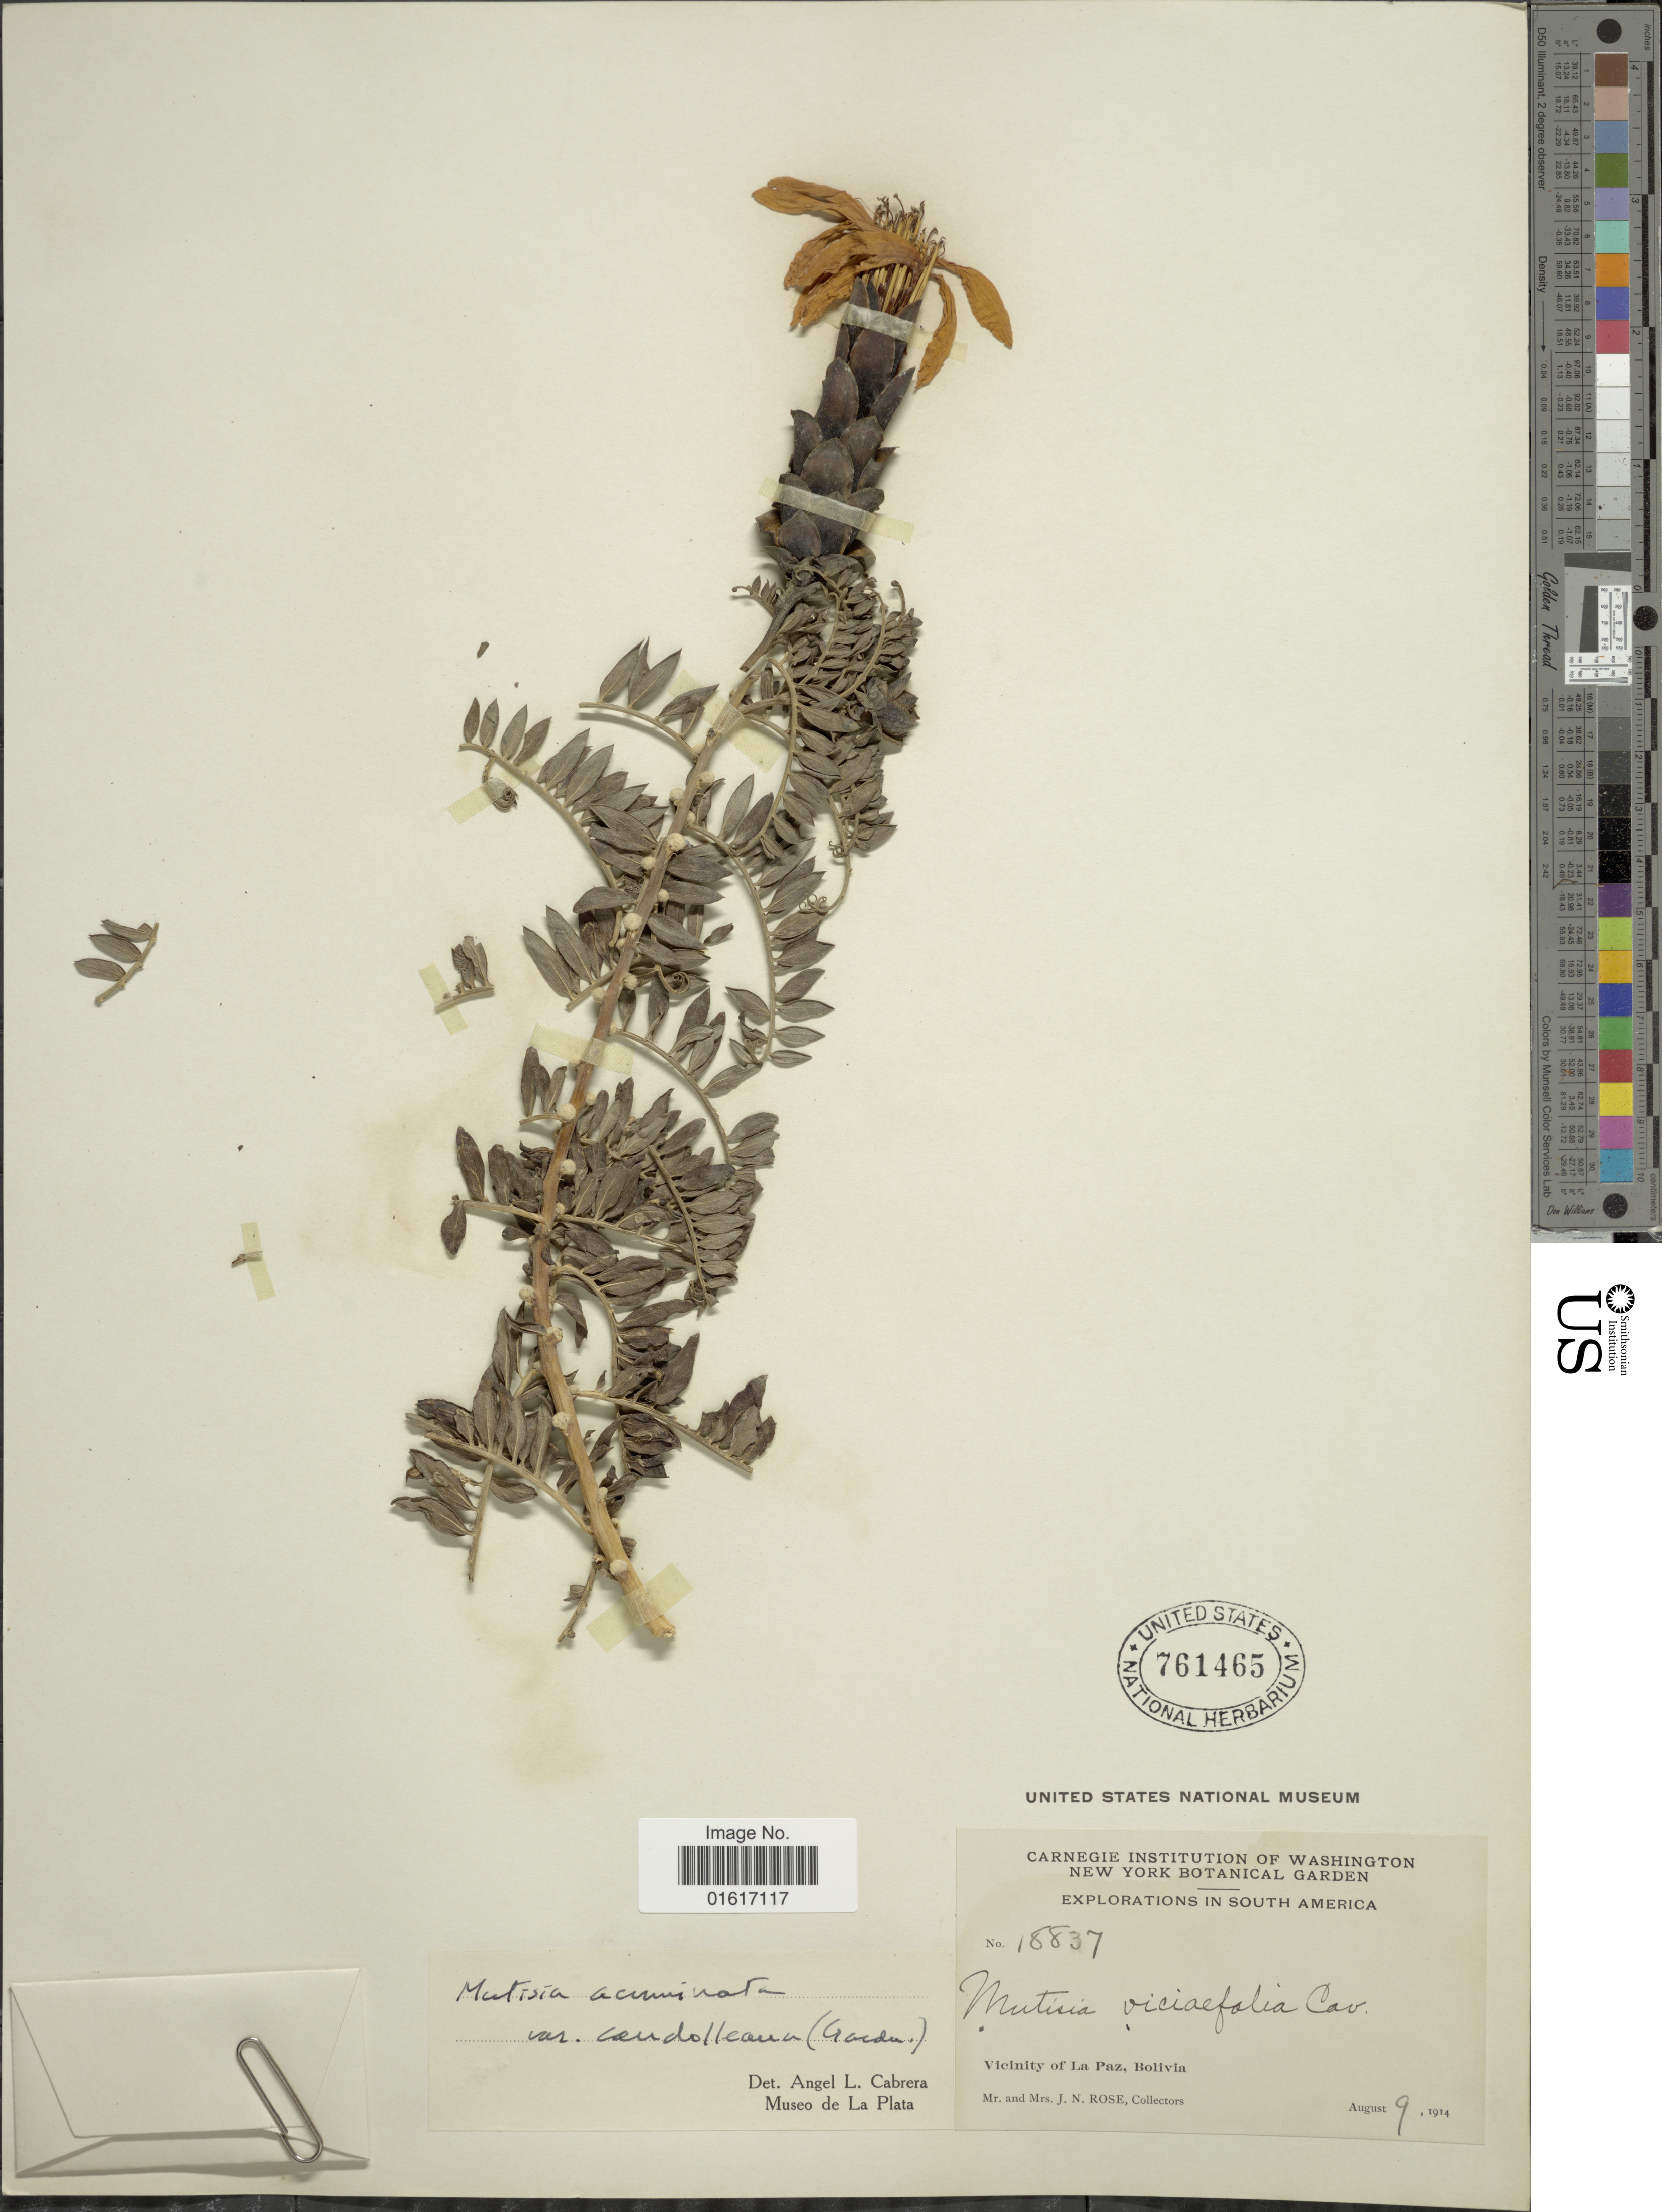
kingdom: Plantae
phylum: Tracheophyta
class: Magnoliopsida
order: Asterales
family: Asteraceae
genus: Mutisia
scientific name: Mutisia acuminata var. candolleana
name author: (Fielding & Gardner) Cabrera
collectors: J. N. Rose & L. B. Rose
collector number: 18837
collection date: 1914-08-09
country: Bolivia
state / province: La Paz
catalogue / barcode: US 761465